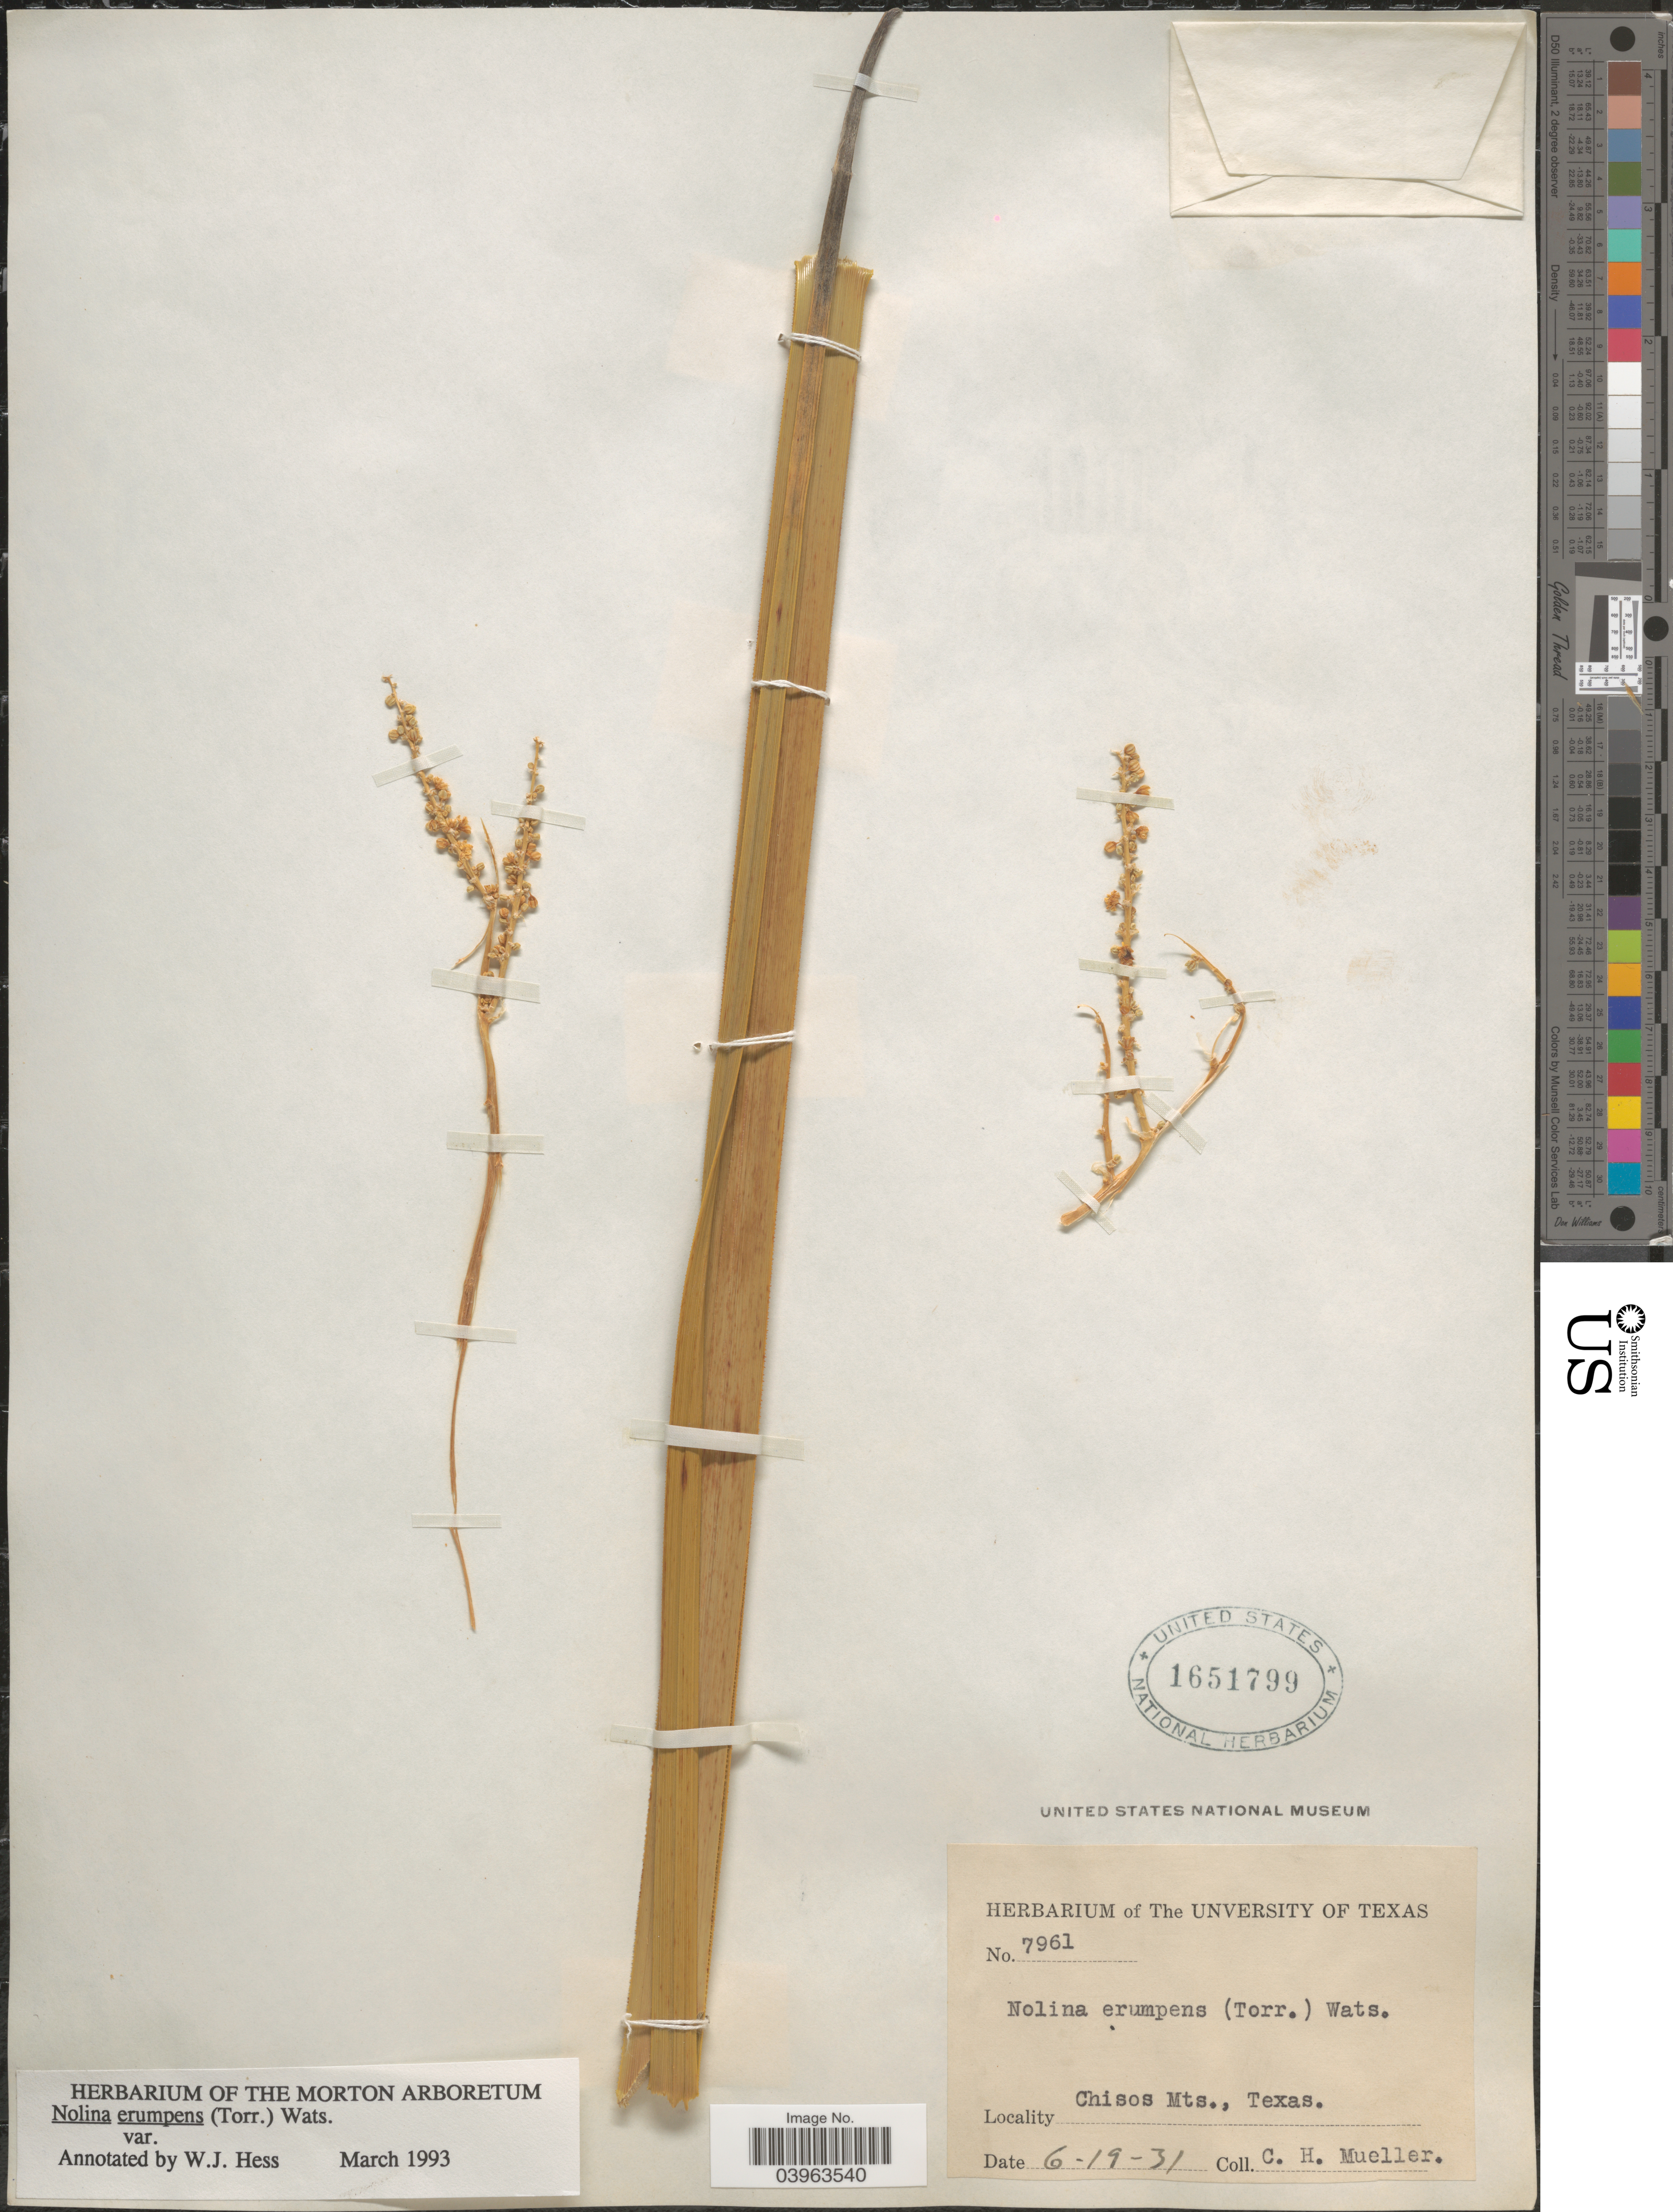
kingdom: Plantae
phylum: Tracheophyta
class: Liliopsida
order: Asparagales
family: Asparagaceae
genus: Nolina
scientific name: Nolina erumpens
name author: (Torr.) S. Watson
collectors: C. H. Mueller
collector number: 7961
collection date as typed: Transcribed d/m/y: 19/6/31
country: United States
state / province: Texas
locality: Chisos Mts.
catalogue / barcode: US 1651799